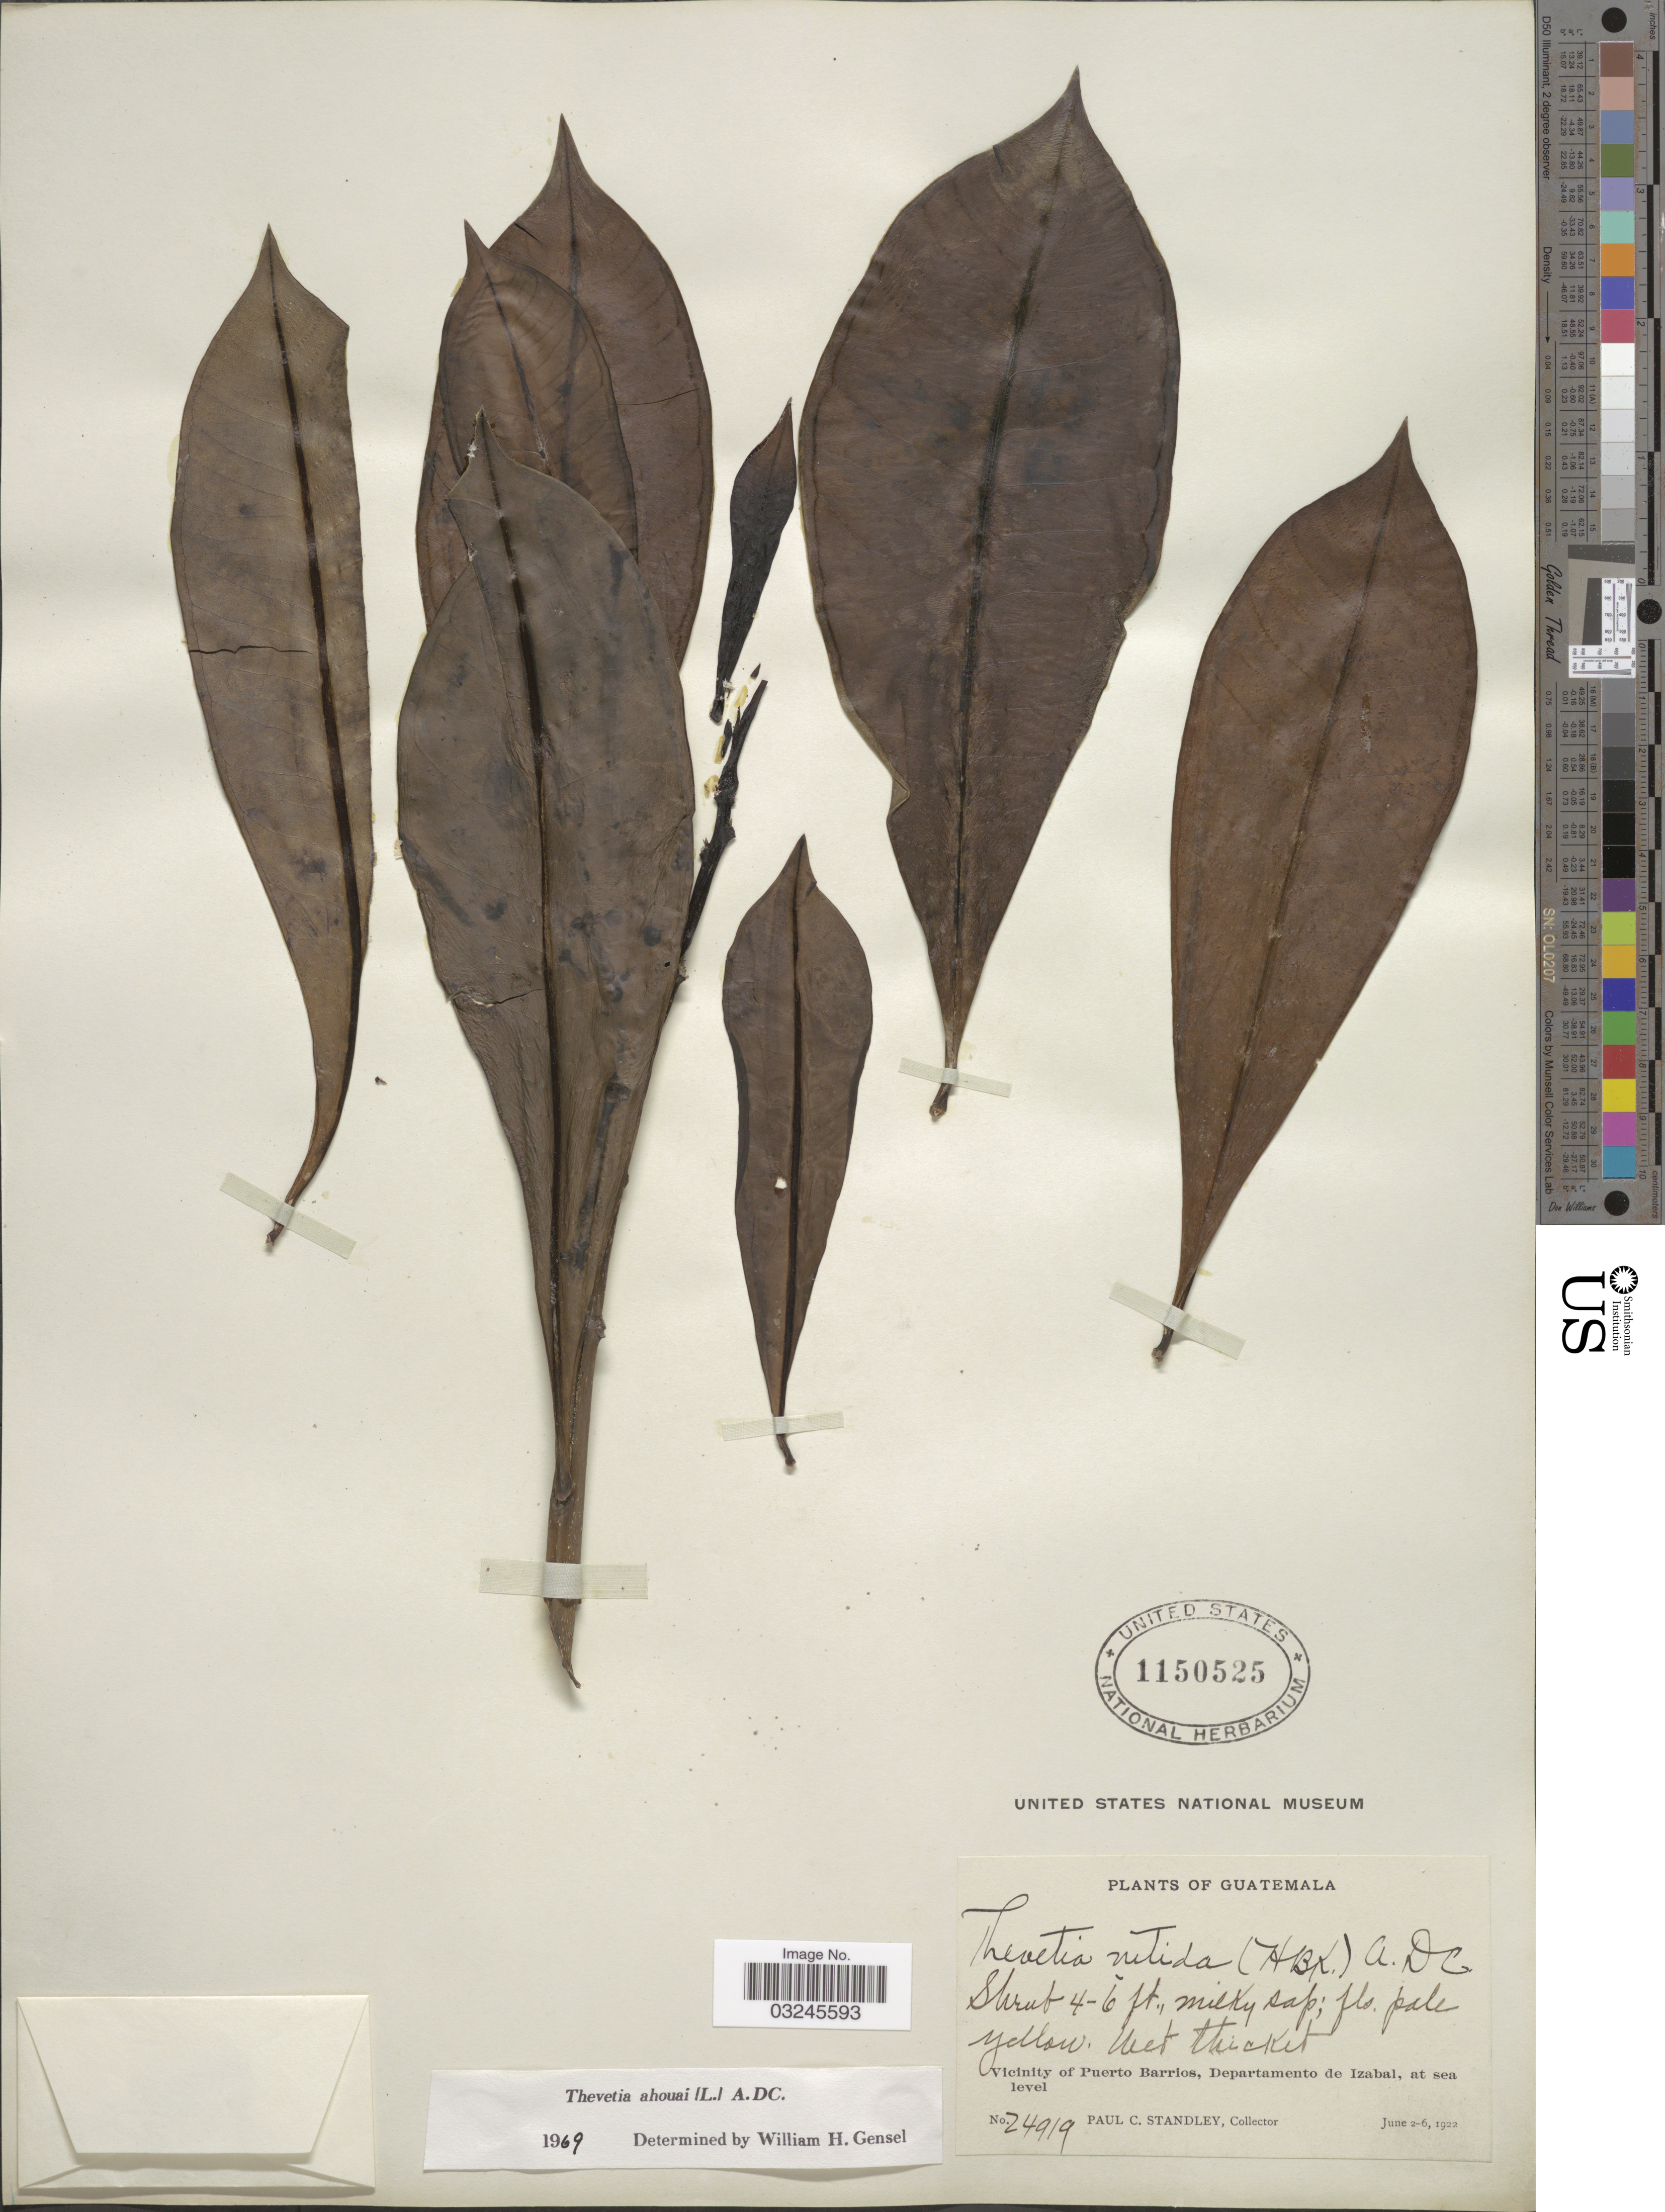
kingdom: Plantae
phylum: Tracheophyta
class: Magnoliopsida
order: Gentianales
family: Apocynaceae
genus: Thevetia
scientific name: Thevetia ahouai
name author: (L.) A. DC.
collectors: P. C. Standley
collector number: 24919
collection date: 1922-06-02/1922-06-06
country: Guatemala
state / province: Izabal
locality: Vicinity of Puerto Barrios, Departamento de Izabal.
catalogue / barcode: US 1150525